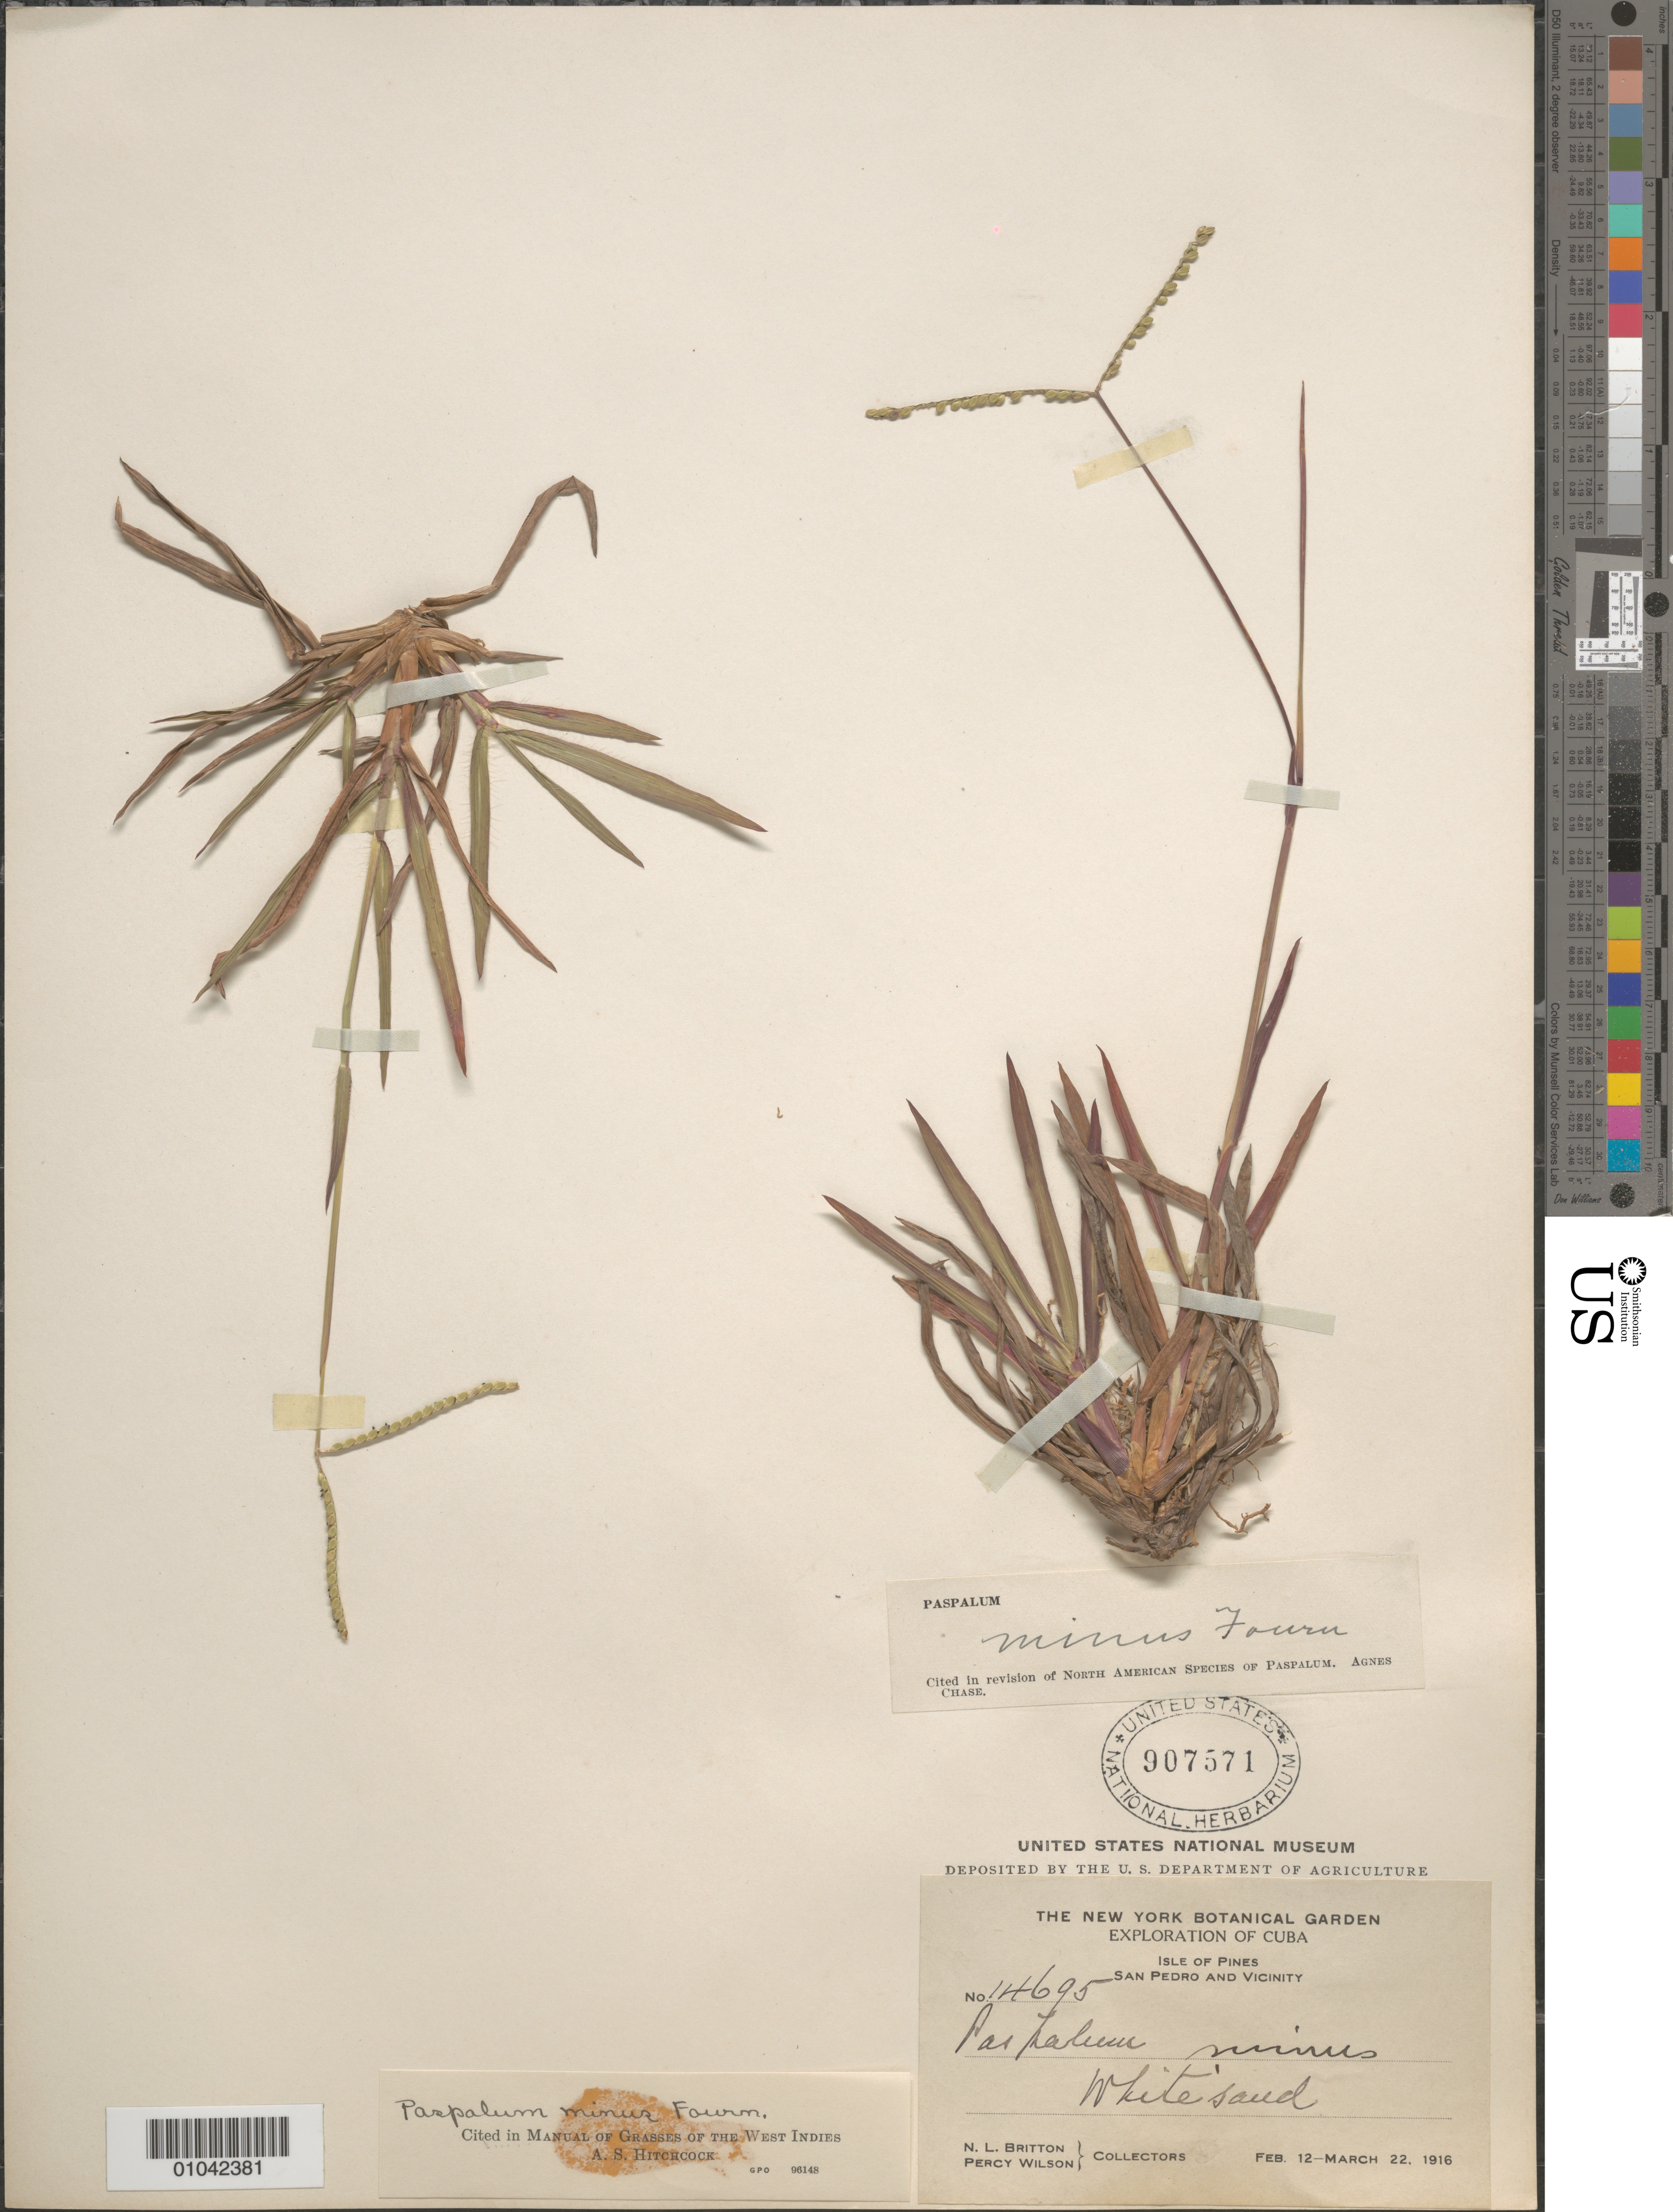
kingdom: Plantae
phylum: Tracheophyta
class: Liliopsida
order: Poales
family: Poaceae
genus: Paspalum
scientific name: Paspalum minus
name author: E. Fourn.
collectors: N. Britton, E. G. Britton & P. Wilson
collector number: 14695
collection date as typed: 12 Feb 1916 to 22 Mar 1916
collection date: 1916-02-12/1916-03-22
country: Cuba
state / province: Isla de la Juventud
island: Isla de la Juventud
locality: San Pedro and Vicinity.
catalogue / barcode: US 907571